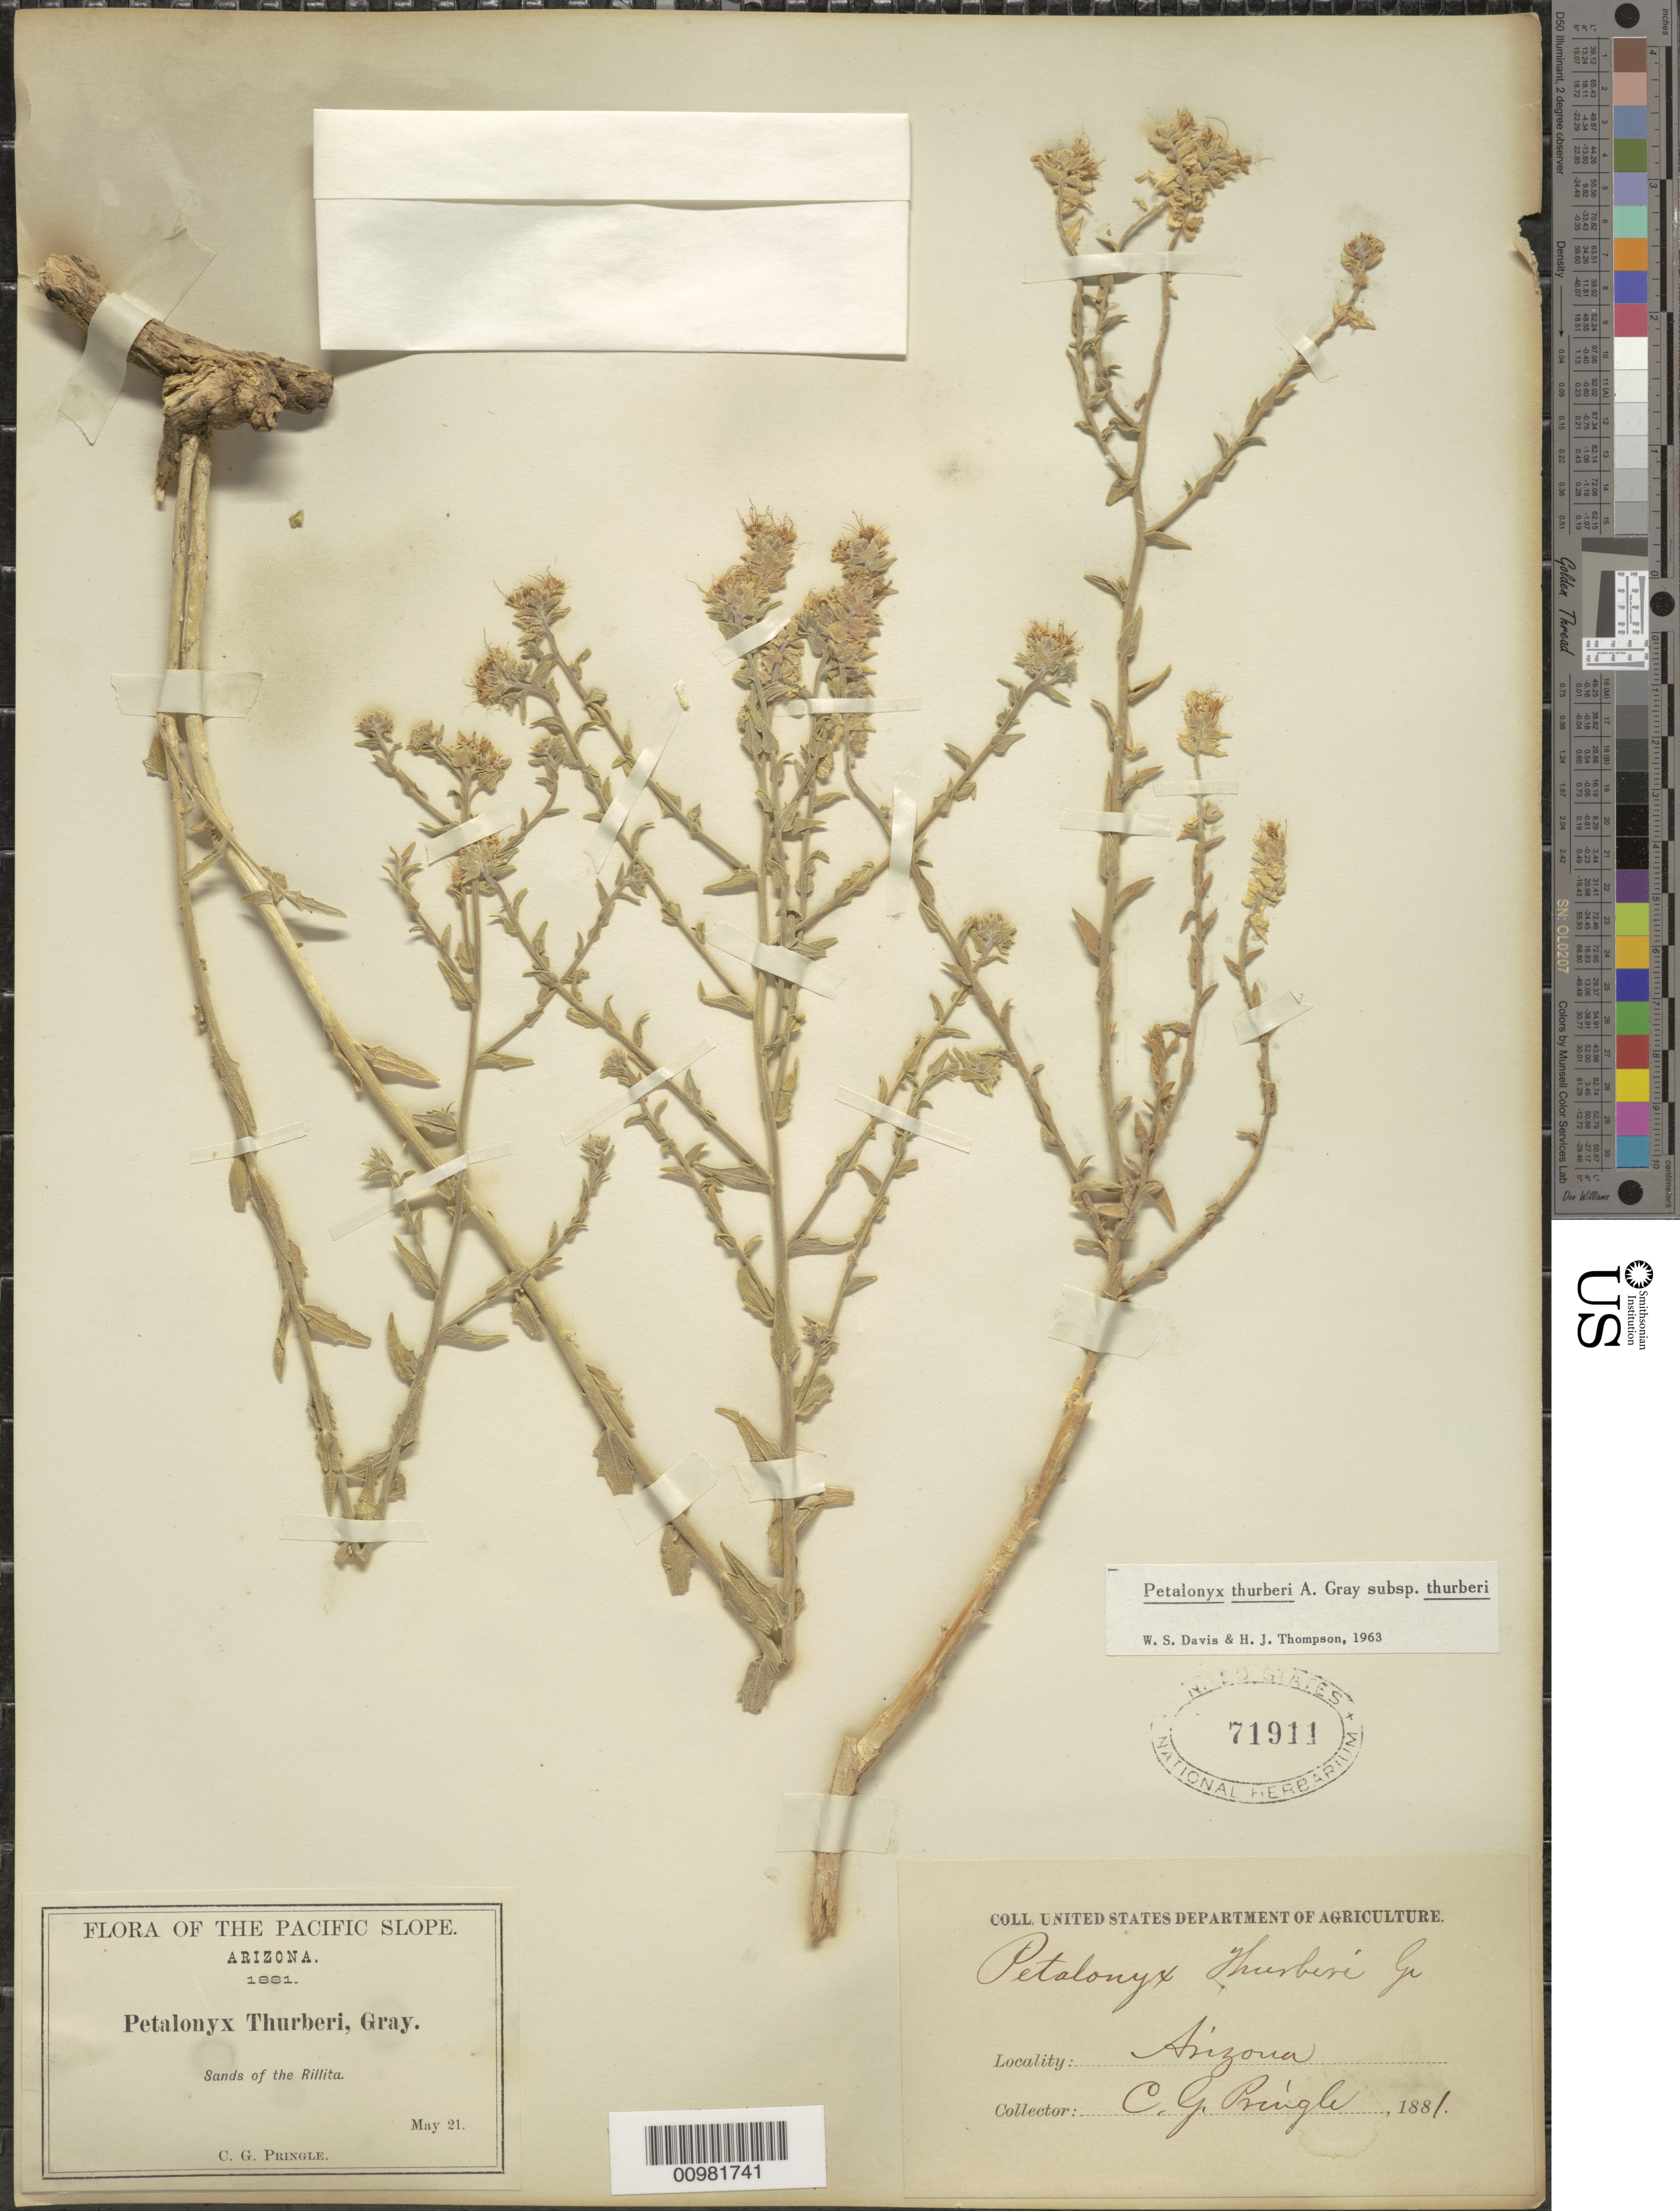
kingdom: Plantae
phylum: Tracheophyta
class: Magnoliopsida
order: Cornales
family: Loasaceae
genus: Petalonyx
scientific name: Petalonyx thurberi subsp. thurberi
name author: A. Gray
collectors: C. G. Pringle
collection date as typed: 21 May 1881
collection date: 1881-05-21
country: United States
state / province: Arizona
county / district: Yuma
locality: Sands of the Rillta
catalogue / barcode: US 71911